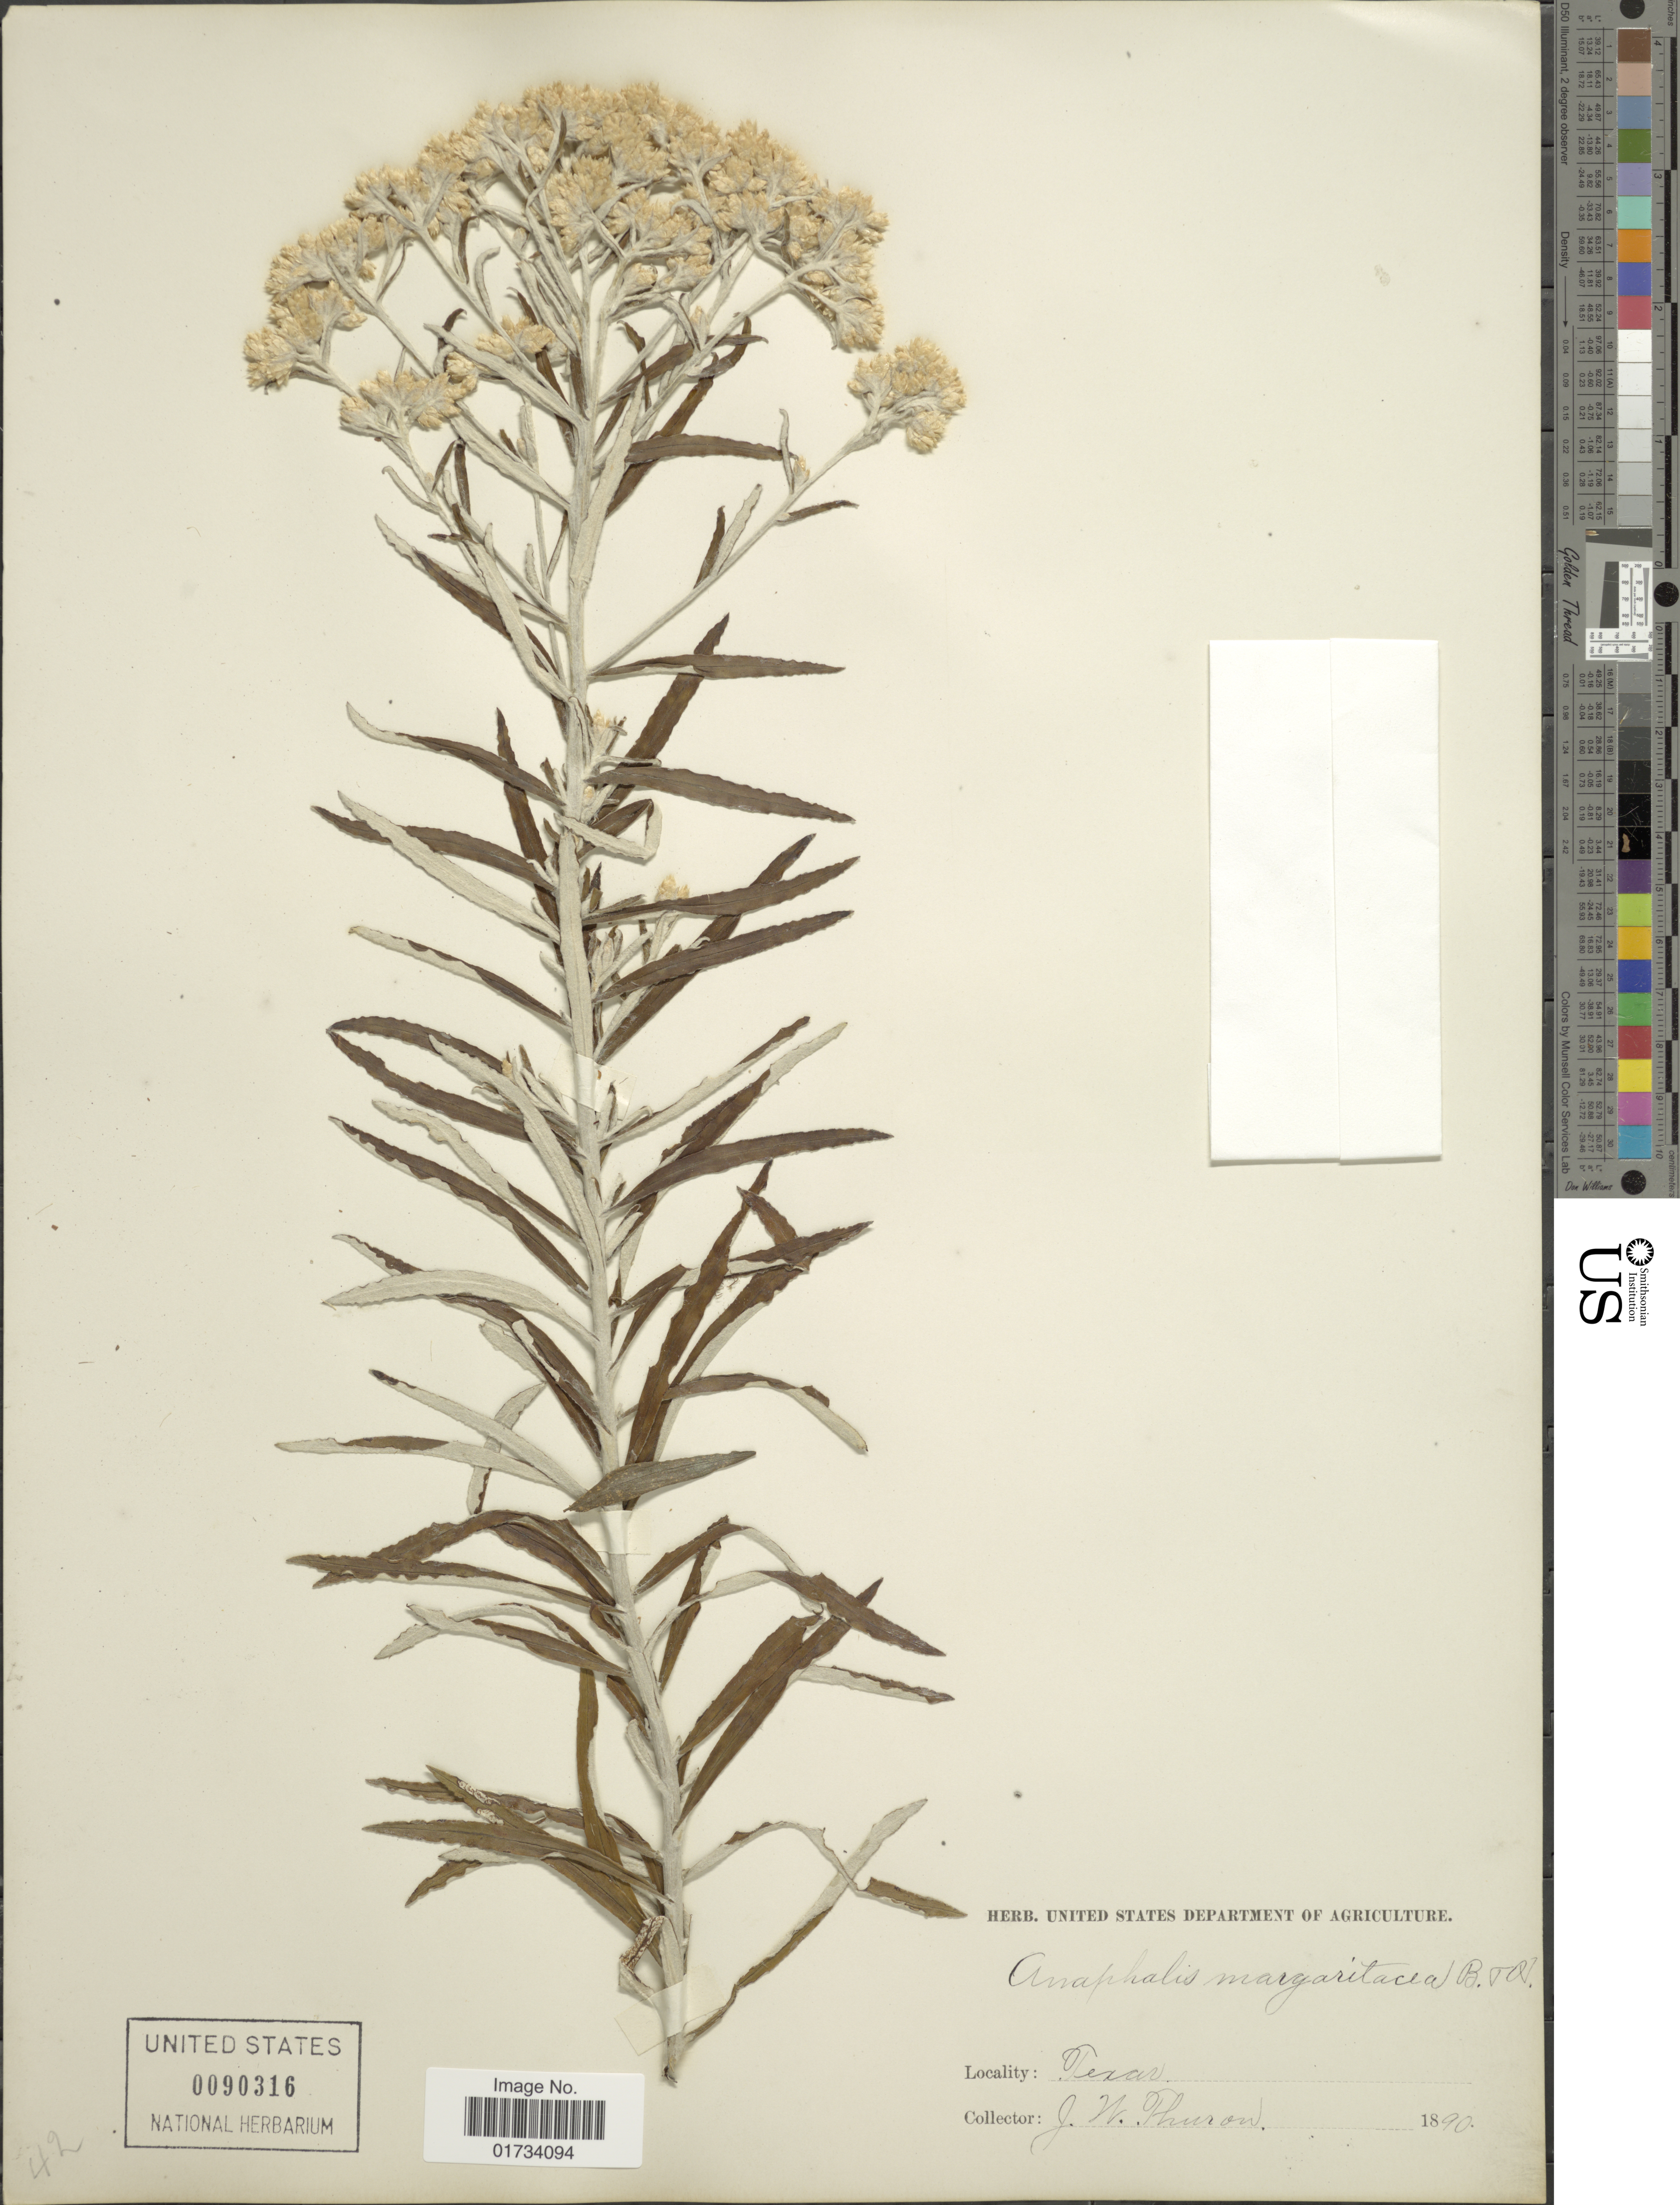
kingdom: Plantae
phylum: Tracheophyta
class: Magnoliopsida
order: Asterales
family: Asteraceae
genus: Anaphalis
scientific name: Anaphalis margaritacea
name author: (L.) Benth. & Hook. f.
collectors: F. W. Thurow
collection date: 1890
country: United States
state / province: Texas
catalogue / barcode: US 90316